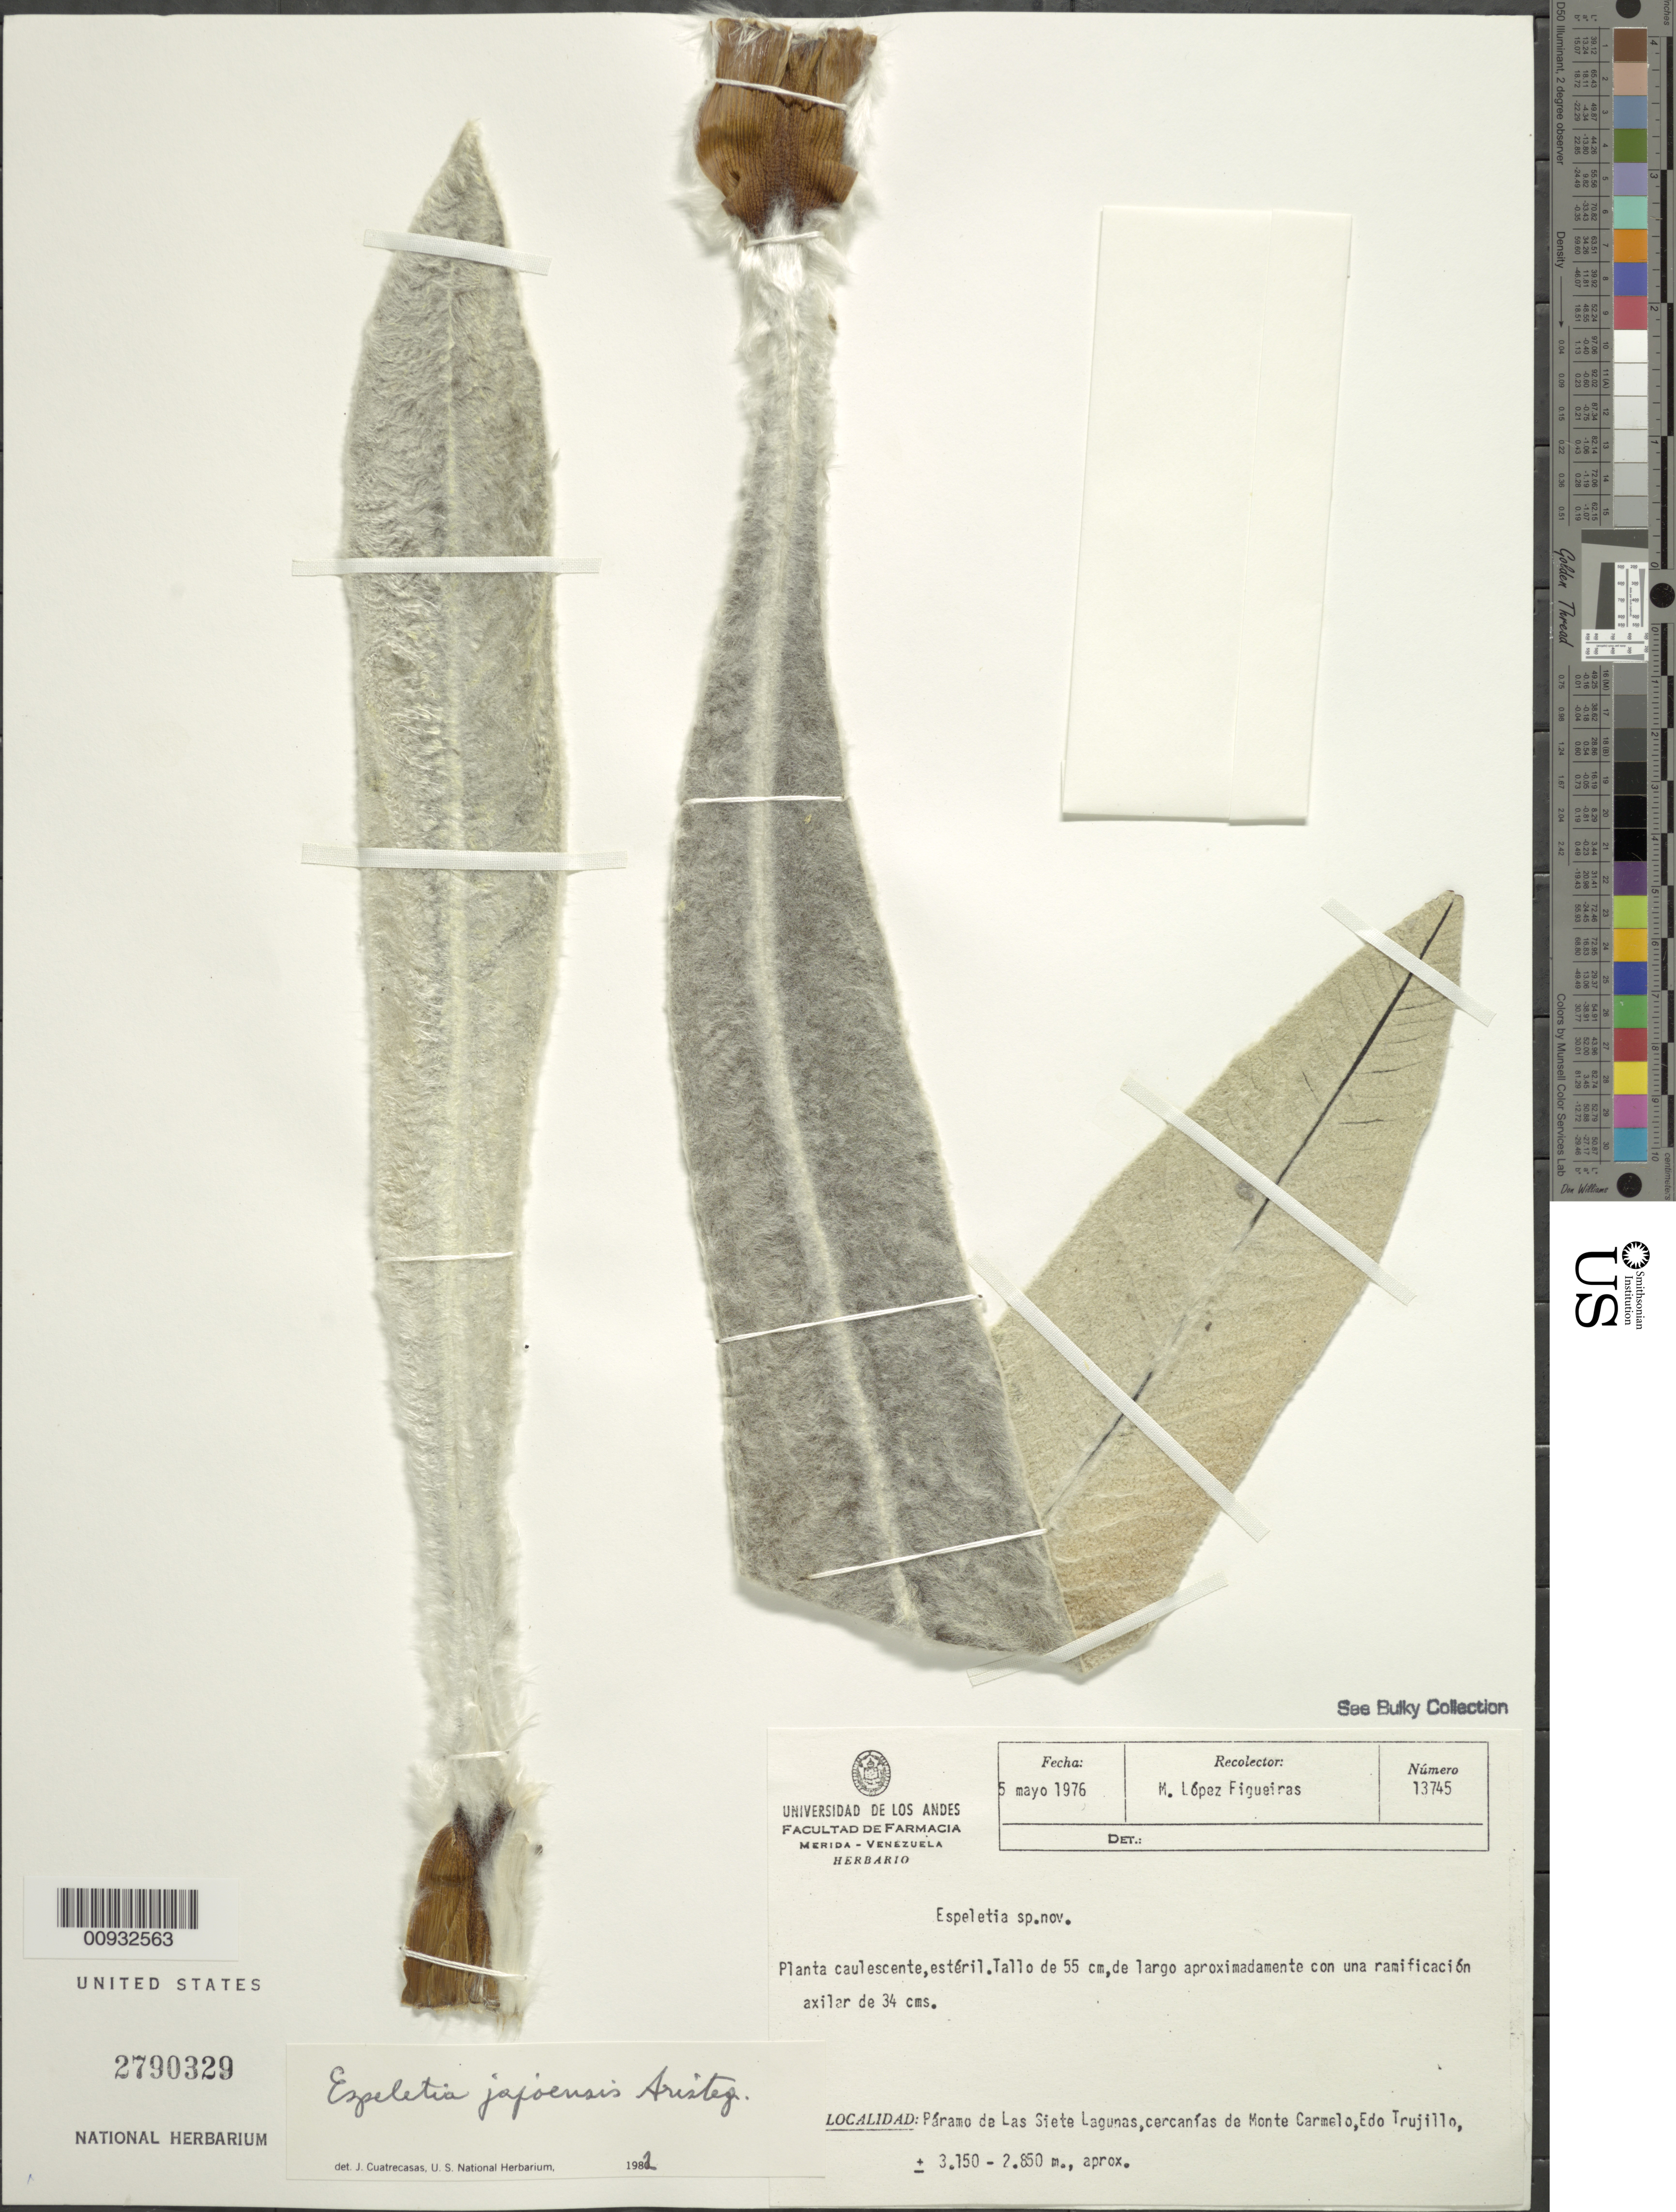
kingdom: Plantae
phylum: Tracheophyta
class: Magnoliopsida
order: Asterales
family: Asteraceae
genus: Espeletia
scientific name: Espeletia jajoensis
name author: Aristeg.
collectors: M. López Figueiras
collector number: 13745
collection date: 1976-05-05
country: Venezuela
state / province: Trujillo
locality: Paramo de Las Siete Lagunas, cercanias de Monte Carmelo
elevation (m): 2850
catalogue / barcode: US 2790329